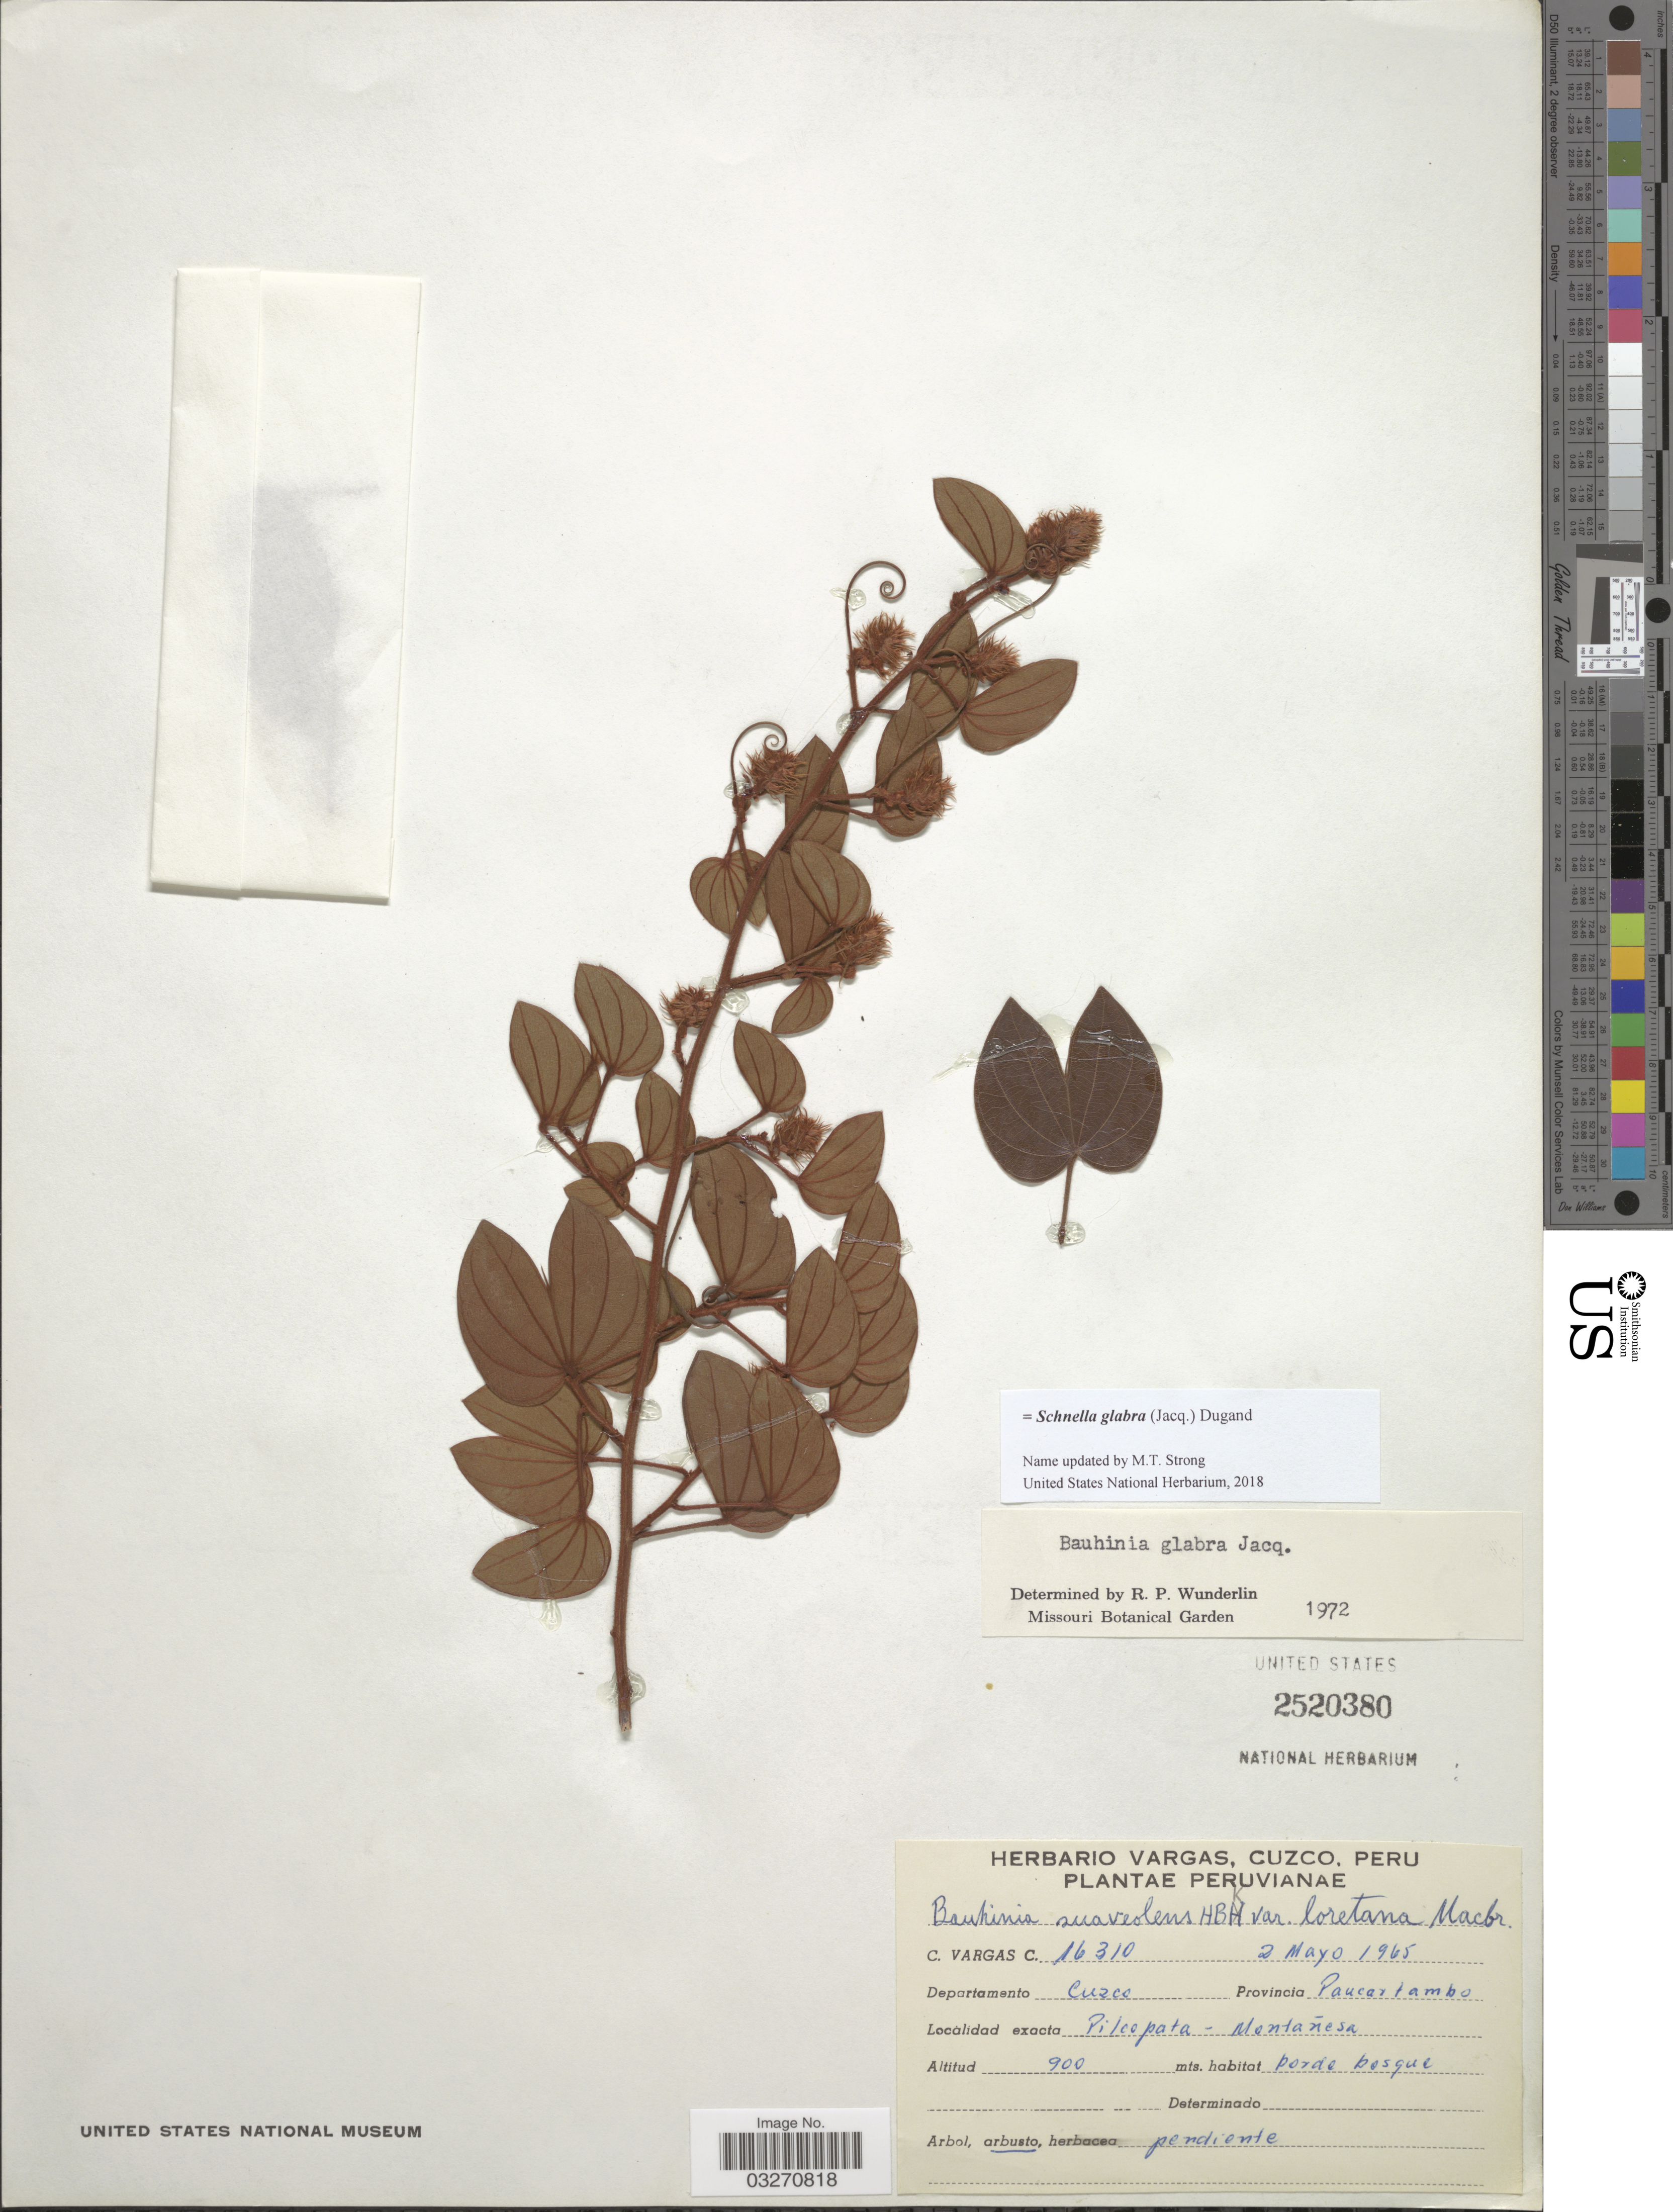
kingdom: Plantae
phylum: Tracheophyta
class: Magnoliopsida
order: Fabales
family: Fabaceae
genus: Schnella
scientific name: Schnella glabra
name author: (Jacq.) Dugand G.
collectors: C. Vargas Calderón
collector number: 16310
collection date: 1965-05-02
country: Peru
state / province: Cusco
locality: Departamento Cuzco. Provincia Paucartambo. Pilcopata-Montañesa.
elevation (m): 900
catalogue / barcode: US 2520380